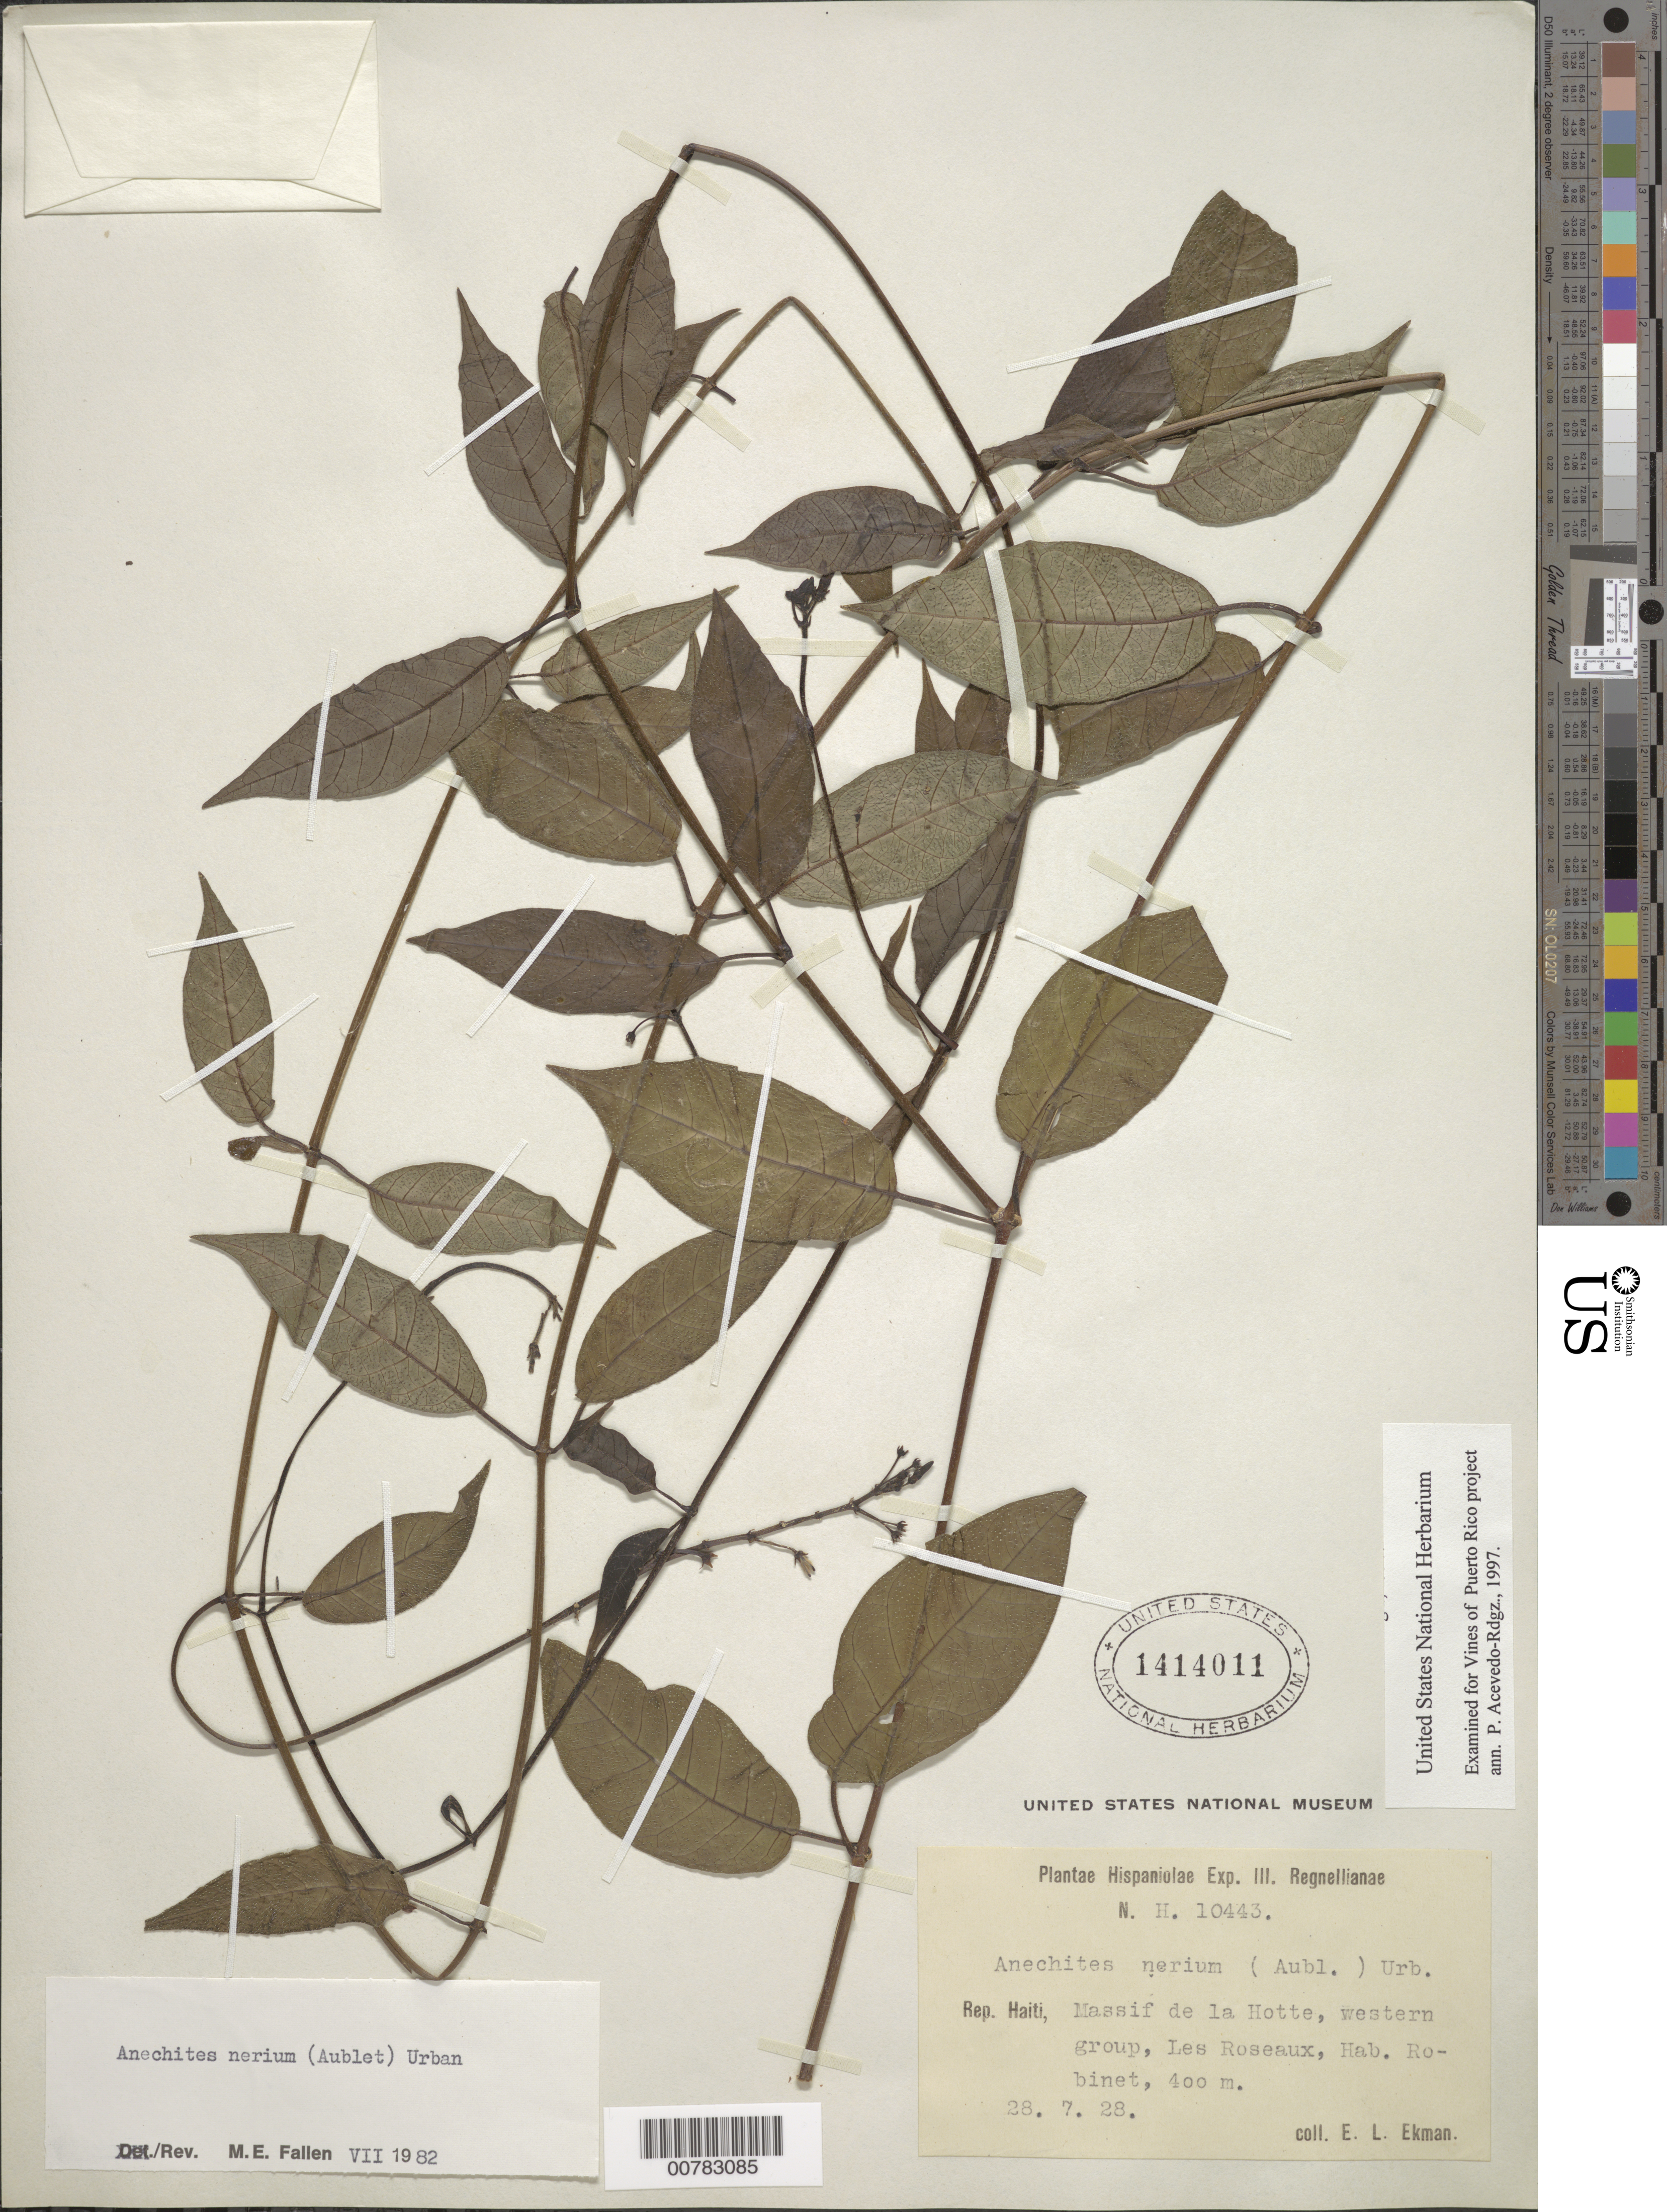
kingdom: Plantae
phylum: Tracheophyta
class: Magnoliopsida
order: Gentianales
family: Apocynaceae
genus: Anechites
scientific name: Anechites nerium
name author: (Aubl.) Urb.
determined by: Acevedo-Rodríguez, P., (BOT), Smithsonian Institution - National Museum of Natural History (UNITED STATES)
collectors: E. L. Ekman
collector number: H 10443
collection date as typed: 28 Jul 1928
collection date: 1928-07-28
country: Haiti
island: Hispaniola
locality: Massif de la Hotte, western group, Les Roseaux, Hab. Robinet.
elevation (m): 400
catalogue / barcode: US 1414011